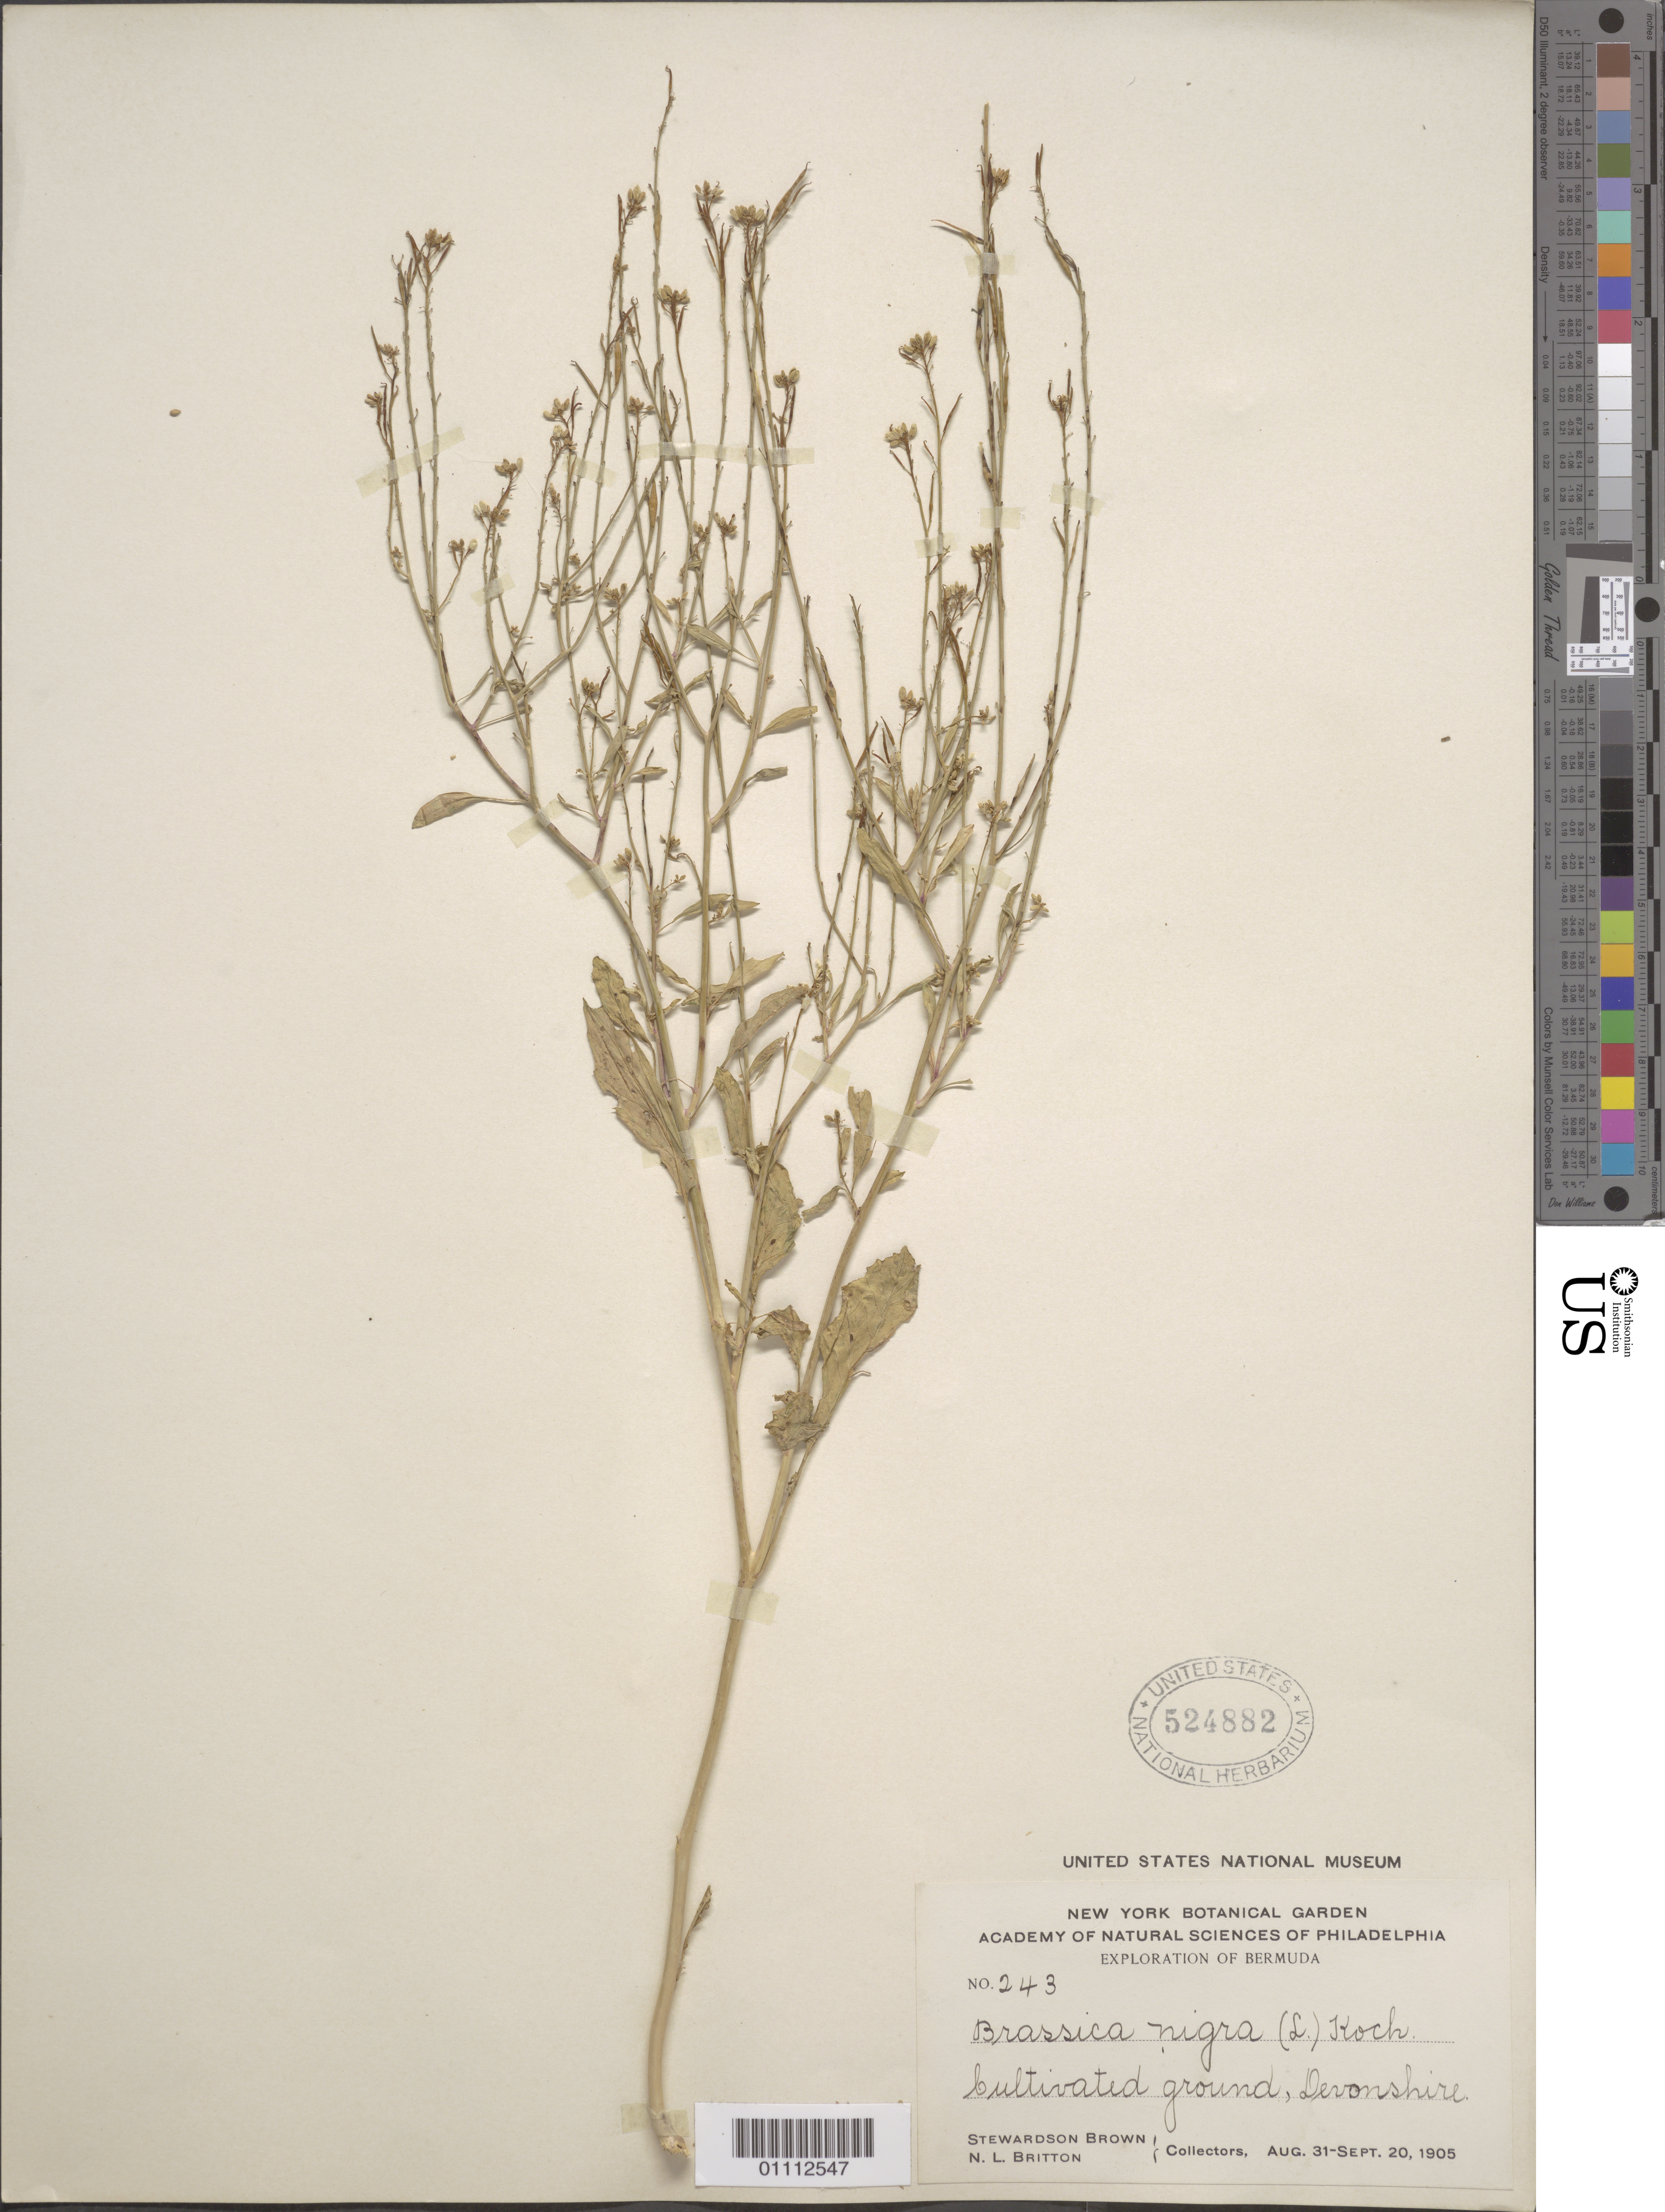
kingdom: Plantae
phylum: Tracheophyta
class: Magnoliopsida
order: Brassicales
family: Brassicaceae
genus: Brassica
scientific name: Brassica nigra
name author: (L.) W.D.J. Koch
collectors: S. Brown & N. Britton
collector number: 243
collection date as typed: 31 Aug 1905 to 20 Sep 1905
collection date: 1905-08-31/1905-09-20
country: Bermuda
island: Bermuda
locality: Cultivated ground, Devonshire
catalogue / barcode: US 524882